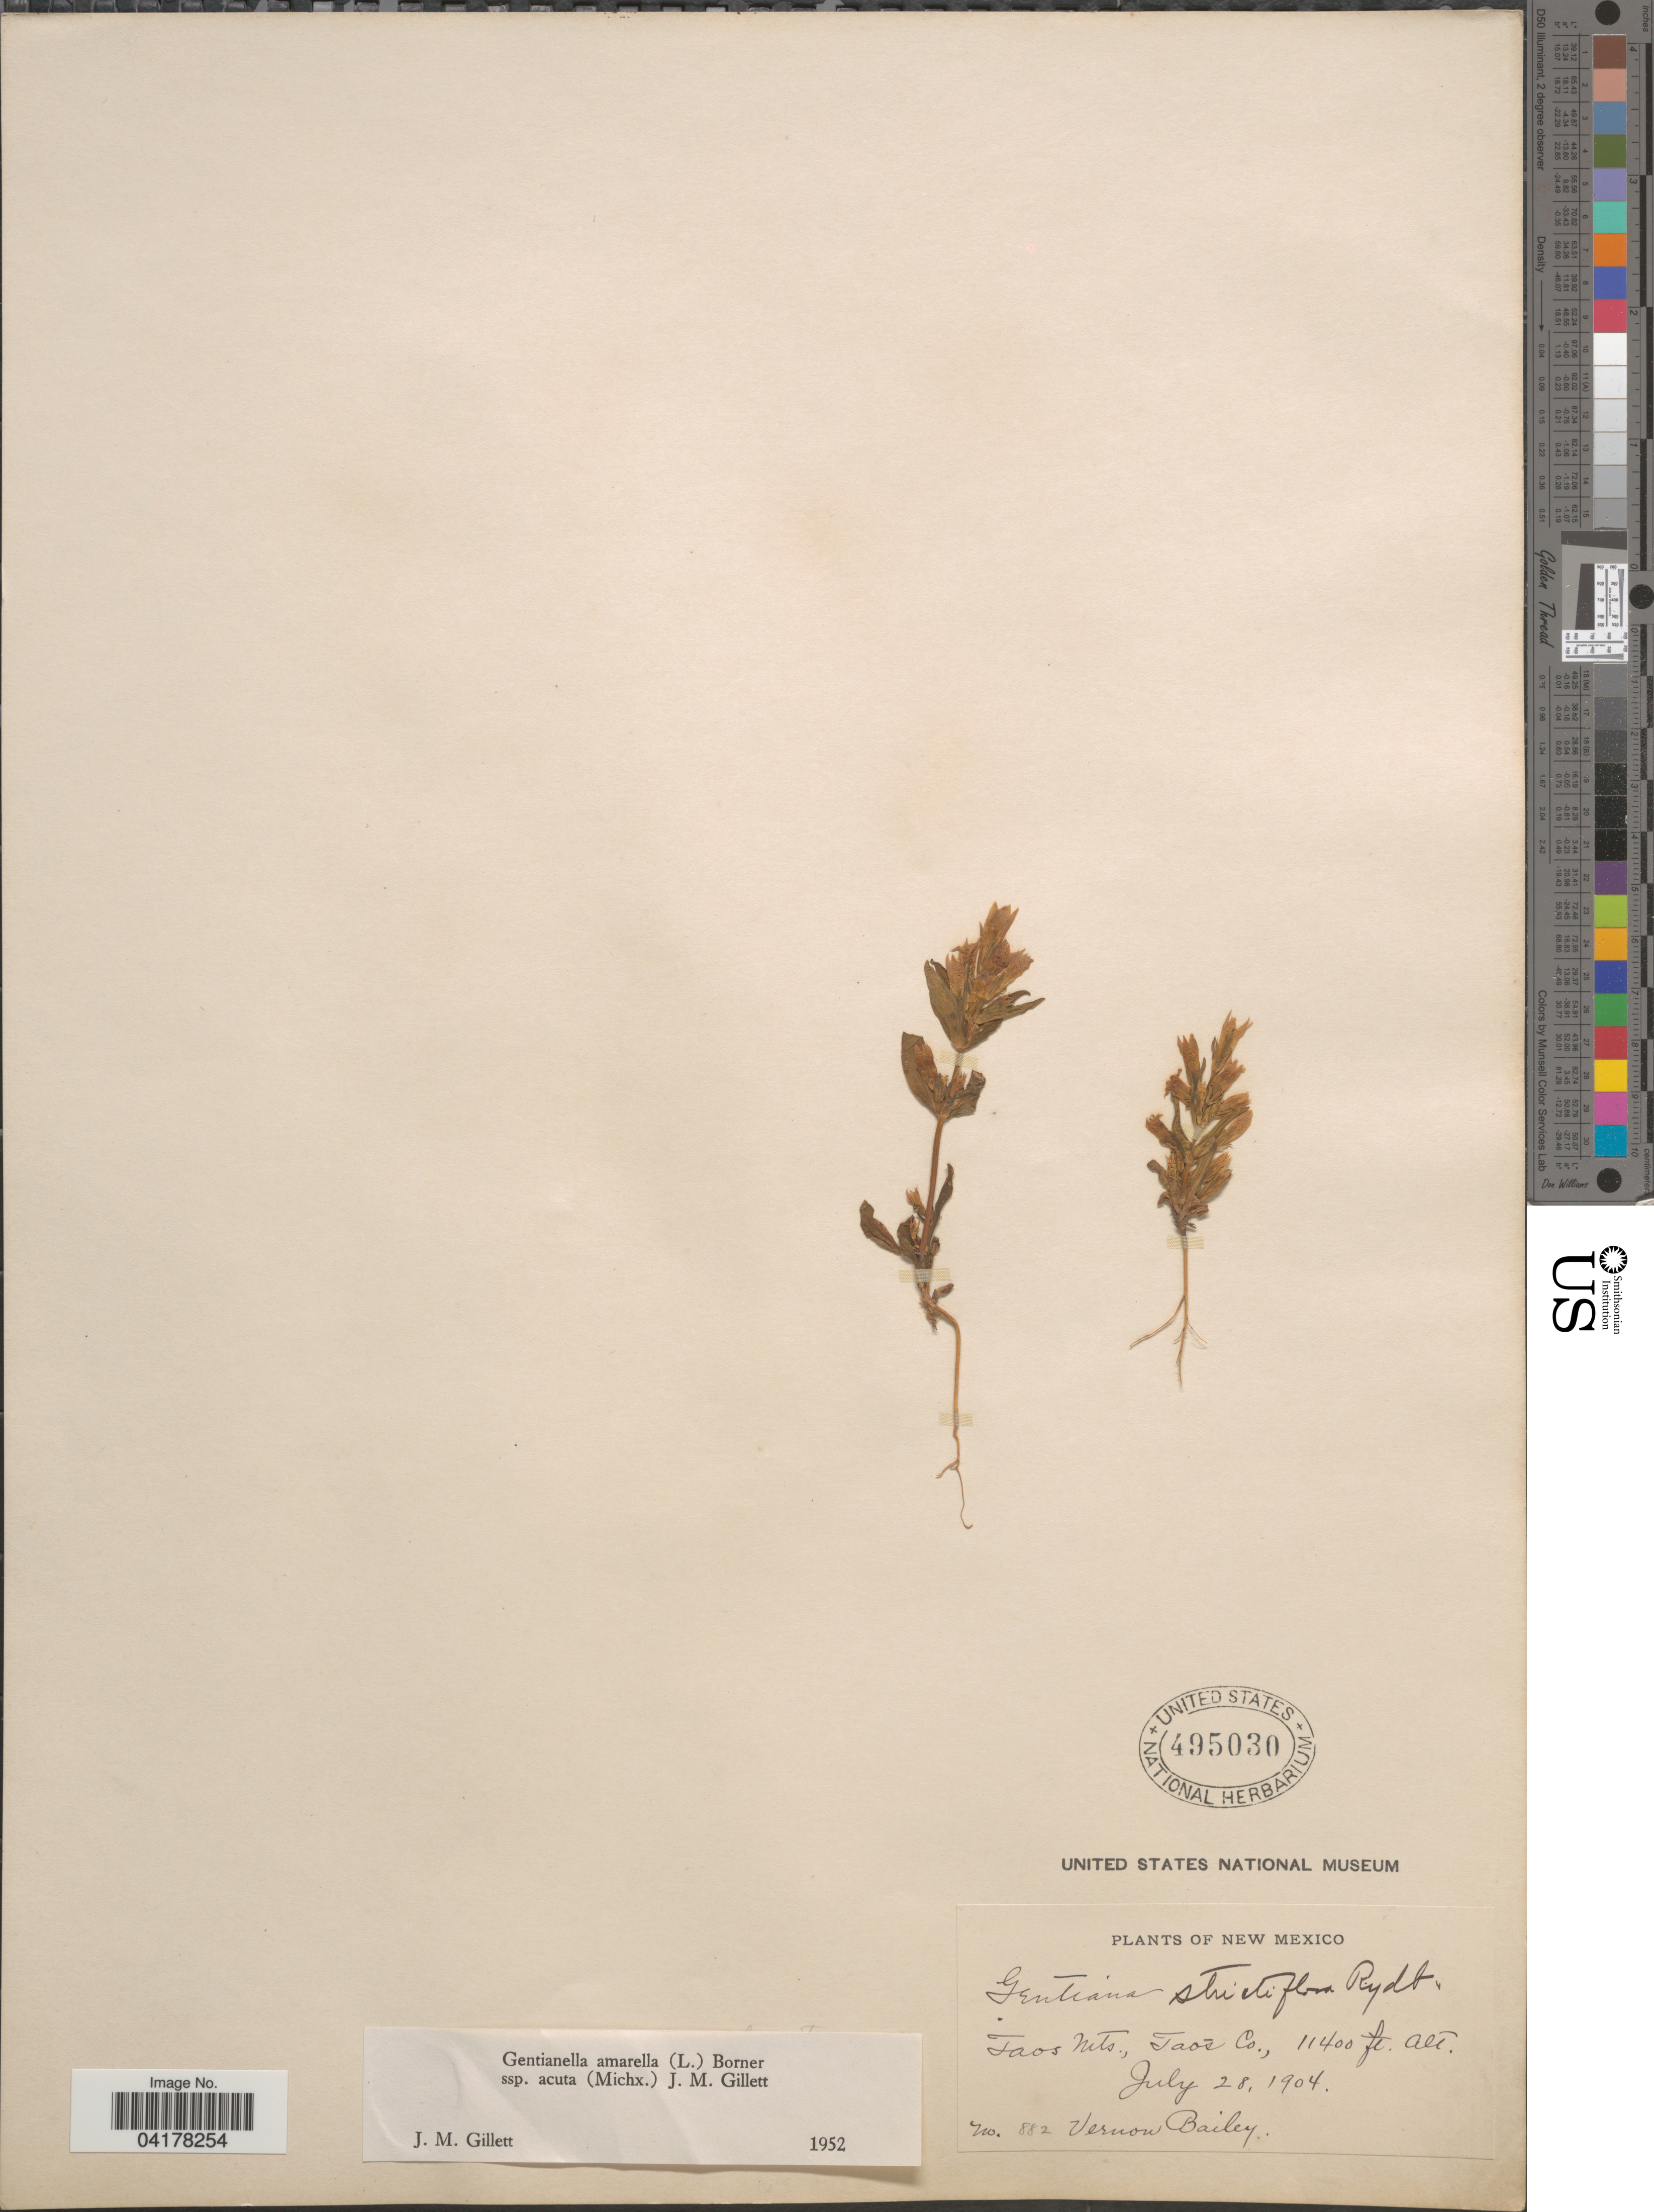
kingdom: Plantae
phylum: Tracheophyta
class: Magnoliopsida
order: Gentianales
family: Gentianaceae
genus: Gentianella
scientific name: Gentianella amarella subsp. acuta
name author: (Michx.) J.M. Gillett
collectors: V. O. Bailey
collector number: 882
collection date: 1904-07-28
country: United States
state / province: New Mexico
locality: Taos Mts, Taos Co.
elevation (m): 3475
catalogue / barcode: US 495030